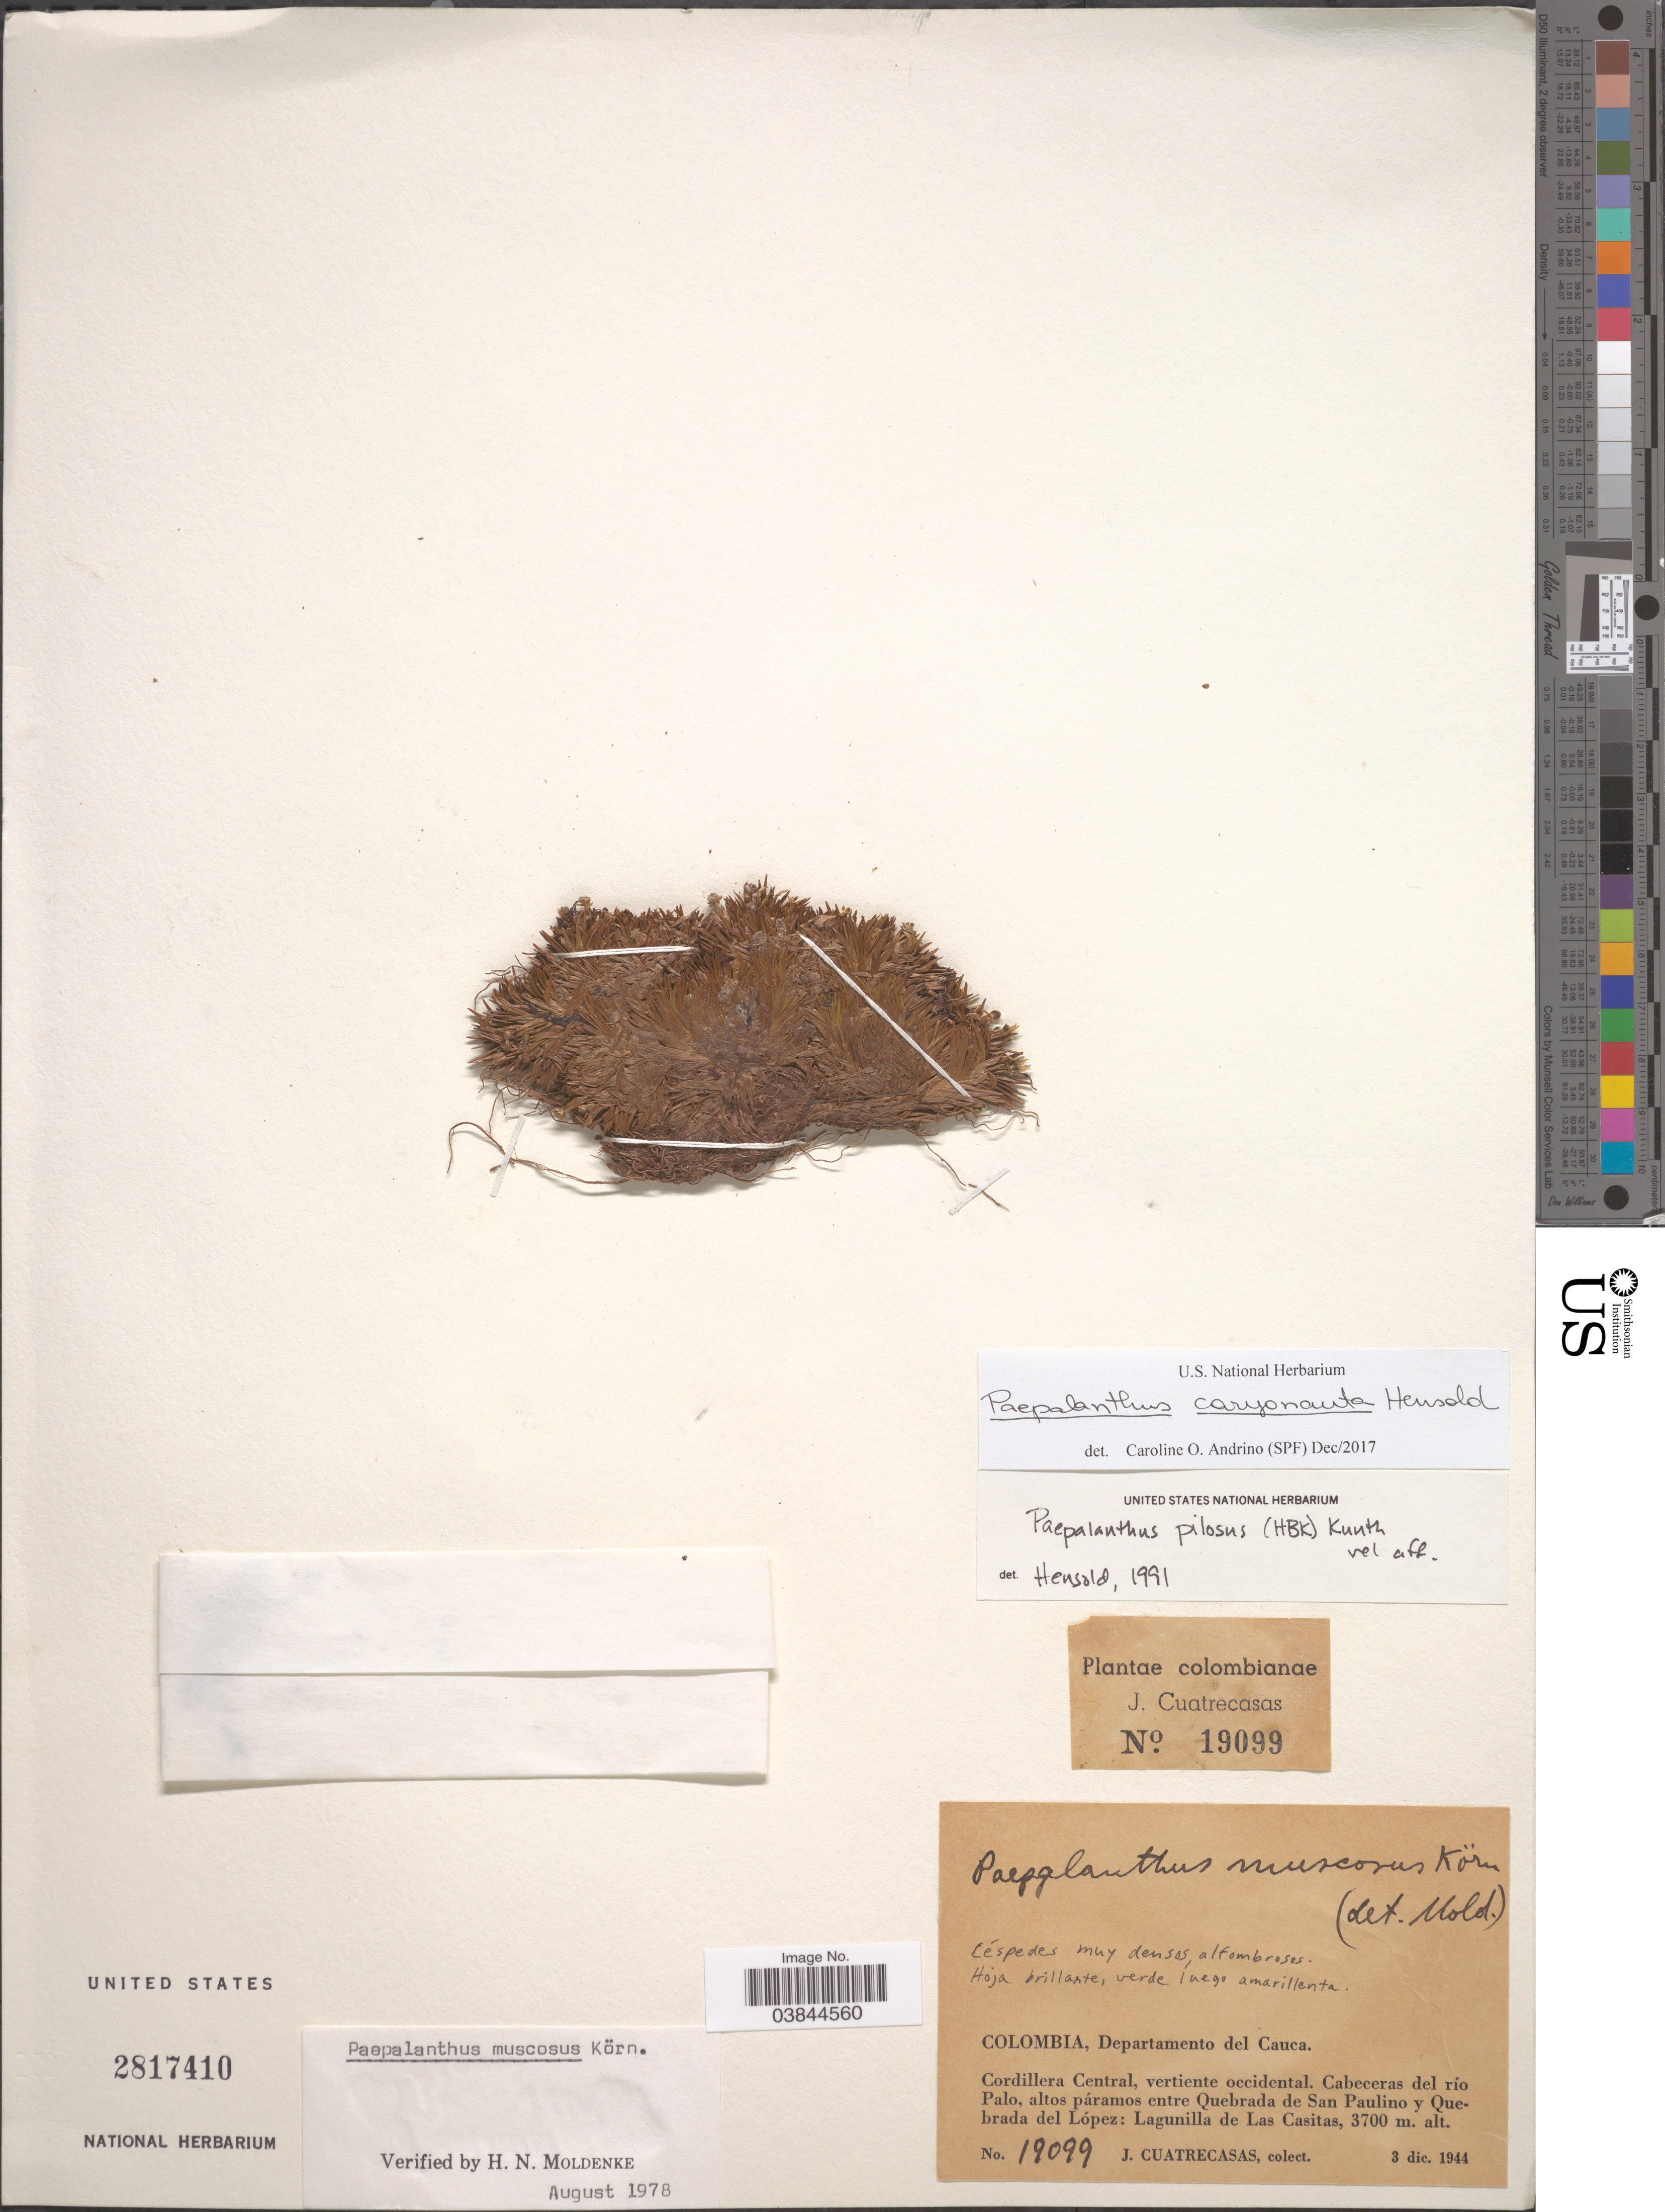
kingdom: Plantae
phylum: Tracheophyta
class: Liliopsida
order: Poales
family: Eriocaulaceae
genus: Paepalanthus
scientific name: Paepalanthus caryonauta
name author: Hensold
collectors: J. Cuatrecasas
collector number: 19099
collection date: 1944-12-03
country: Colombia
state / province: Cauca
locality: Departamento del Cauca. Cordillera Central, vertiente occidental. Cabeceras del río Palo, altos páramos entre Quebrada de San Paulino y Quebrada del López: Lagunilla de Las Casitas.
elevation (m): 3700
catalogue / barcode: US 2817410